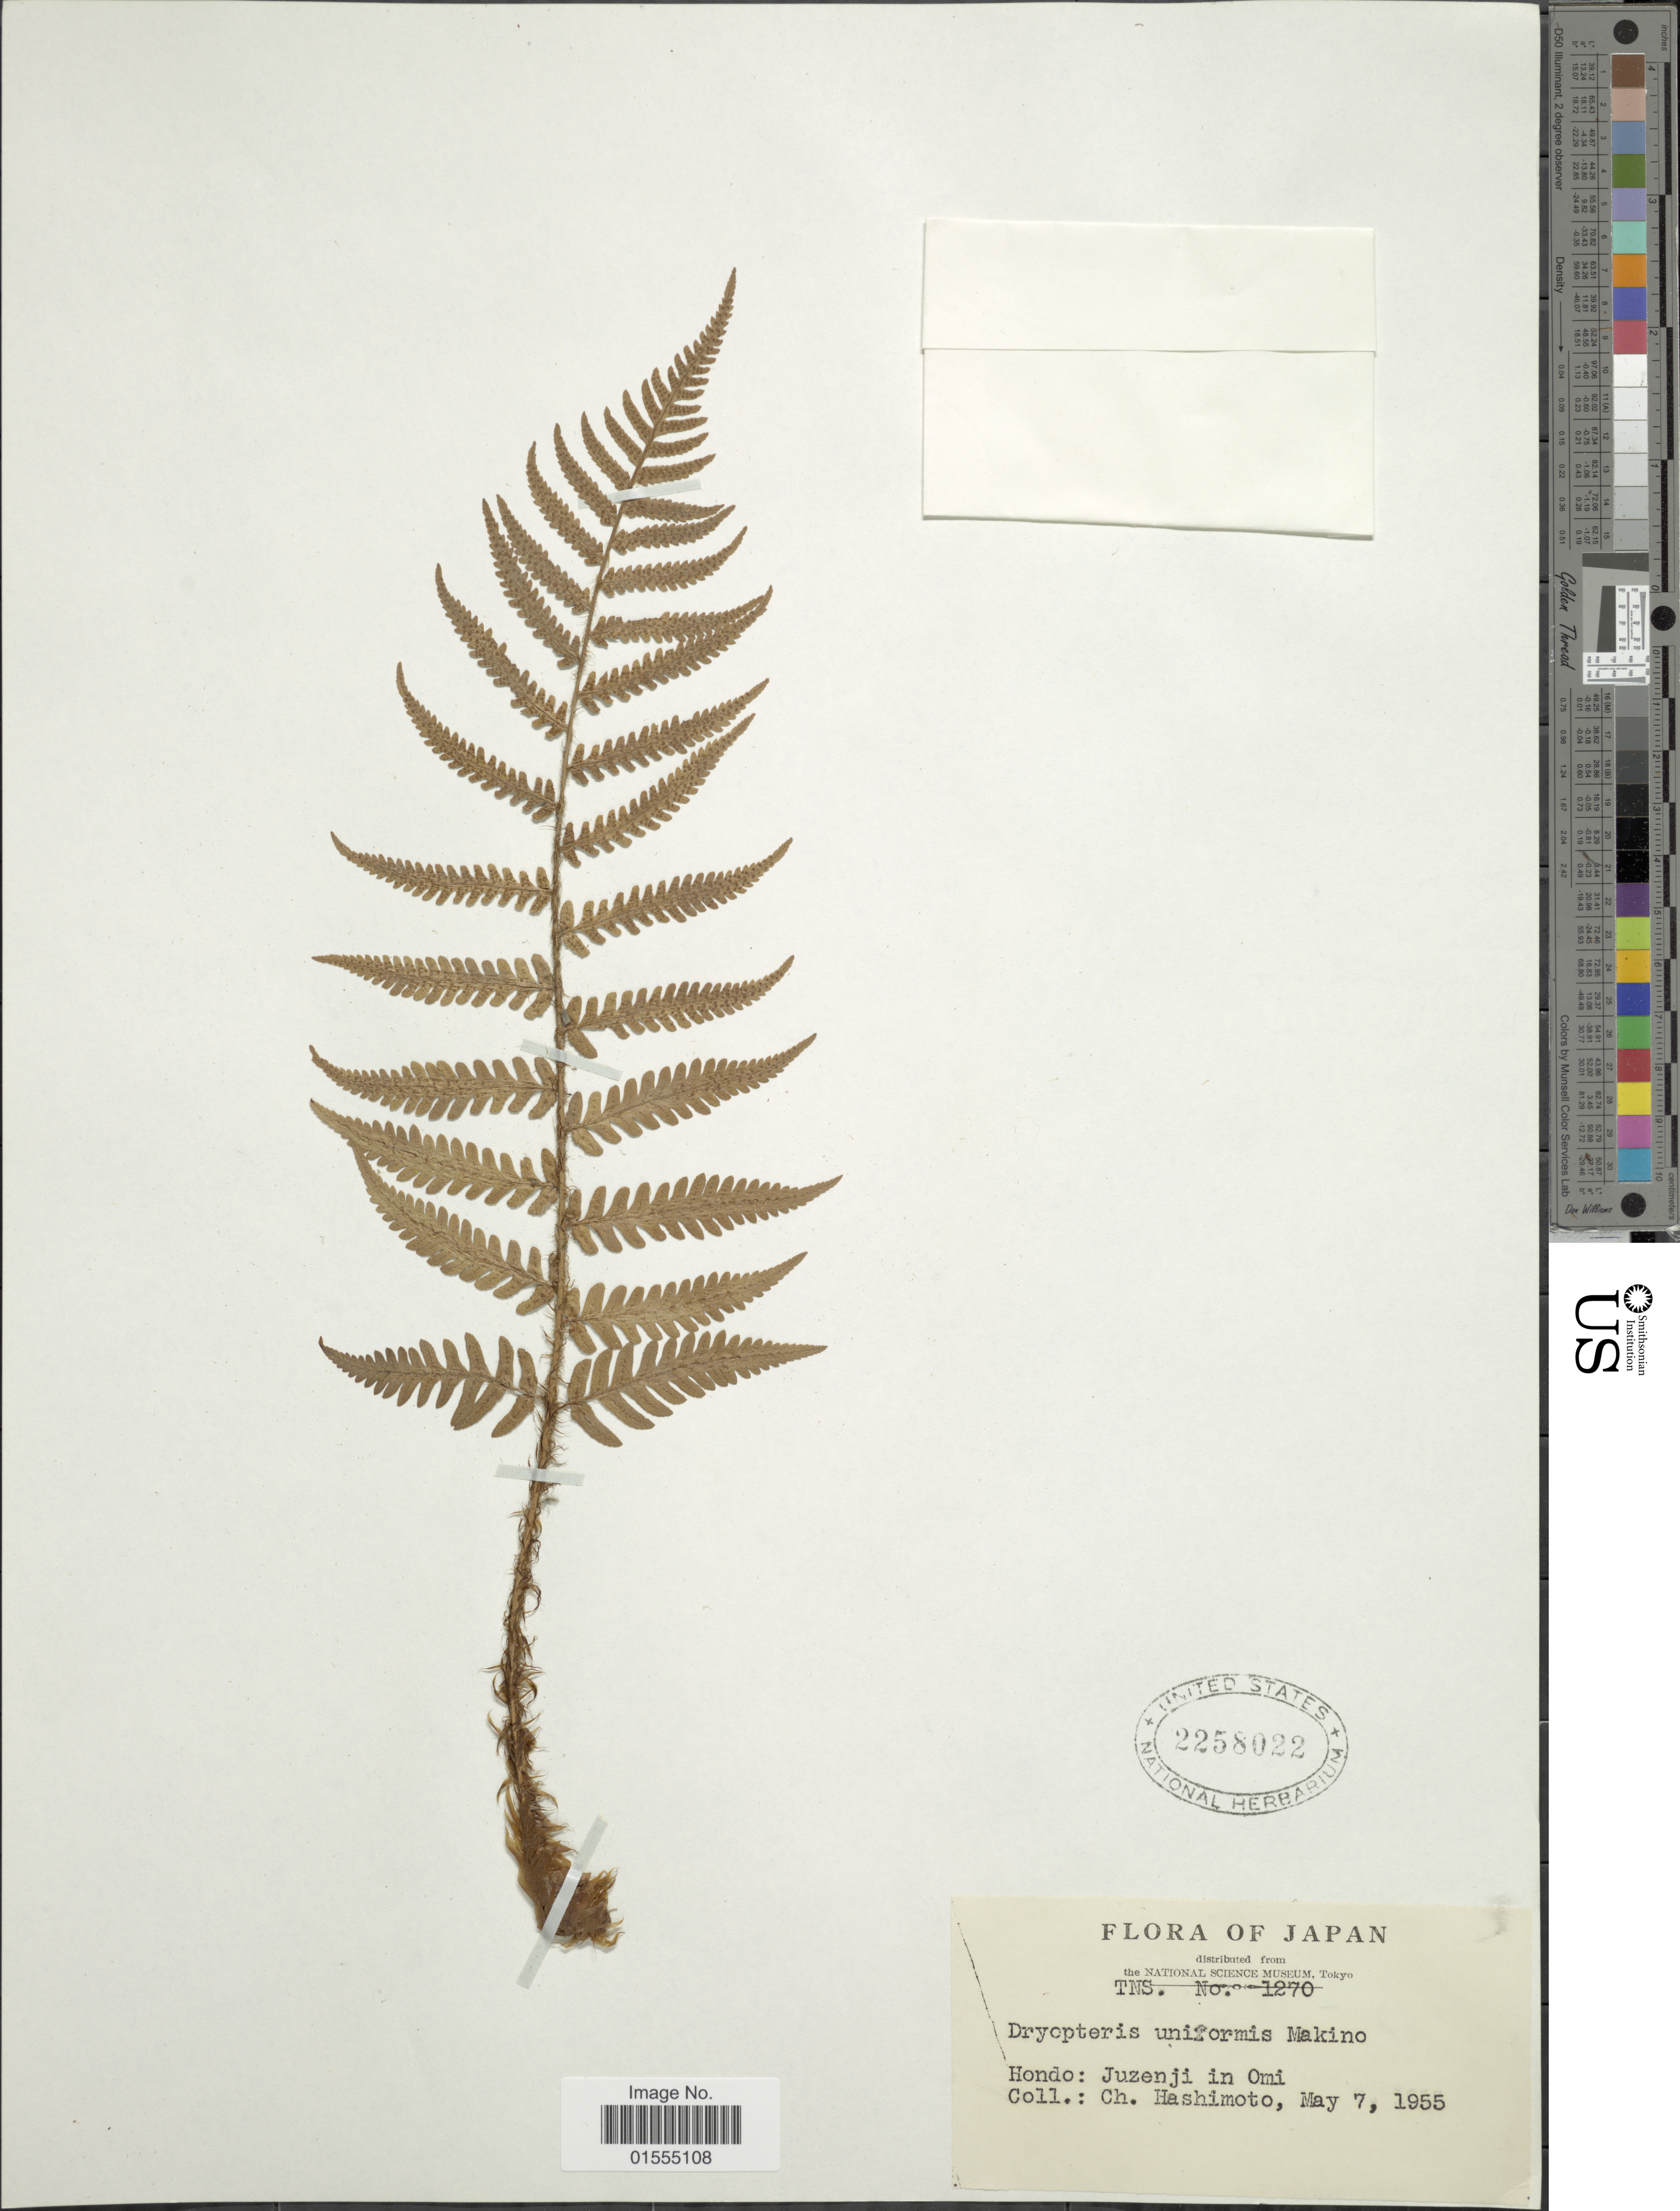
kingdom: Plantae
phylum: Tracheophyta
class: Polypodiopsida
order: Polypodiales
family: Dryopteridaceae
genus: Dryopteris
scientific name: Dryopteris uniformis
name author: (Makino) Makino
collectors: C. Hashimoto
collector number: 1270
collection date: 1955-05-07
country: Japan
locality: Hondo: Juzenji in Omi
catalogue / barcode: US 2258022